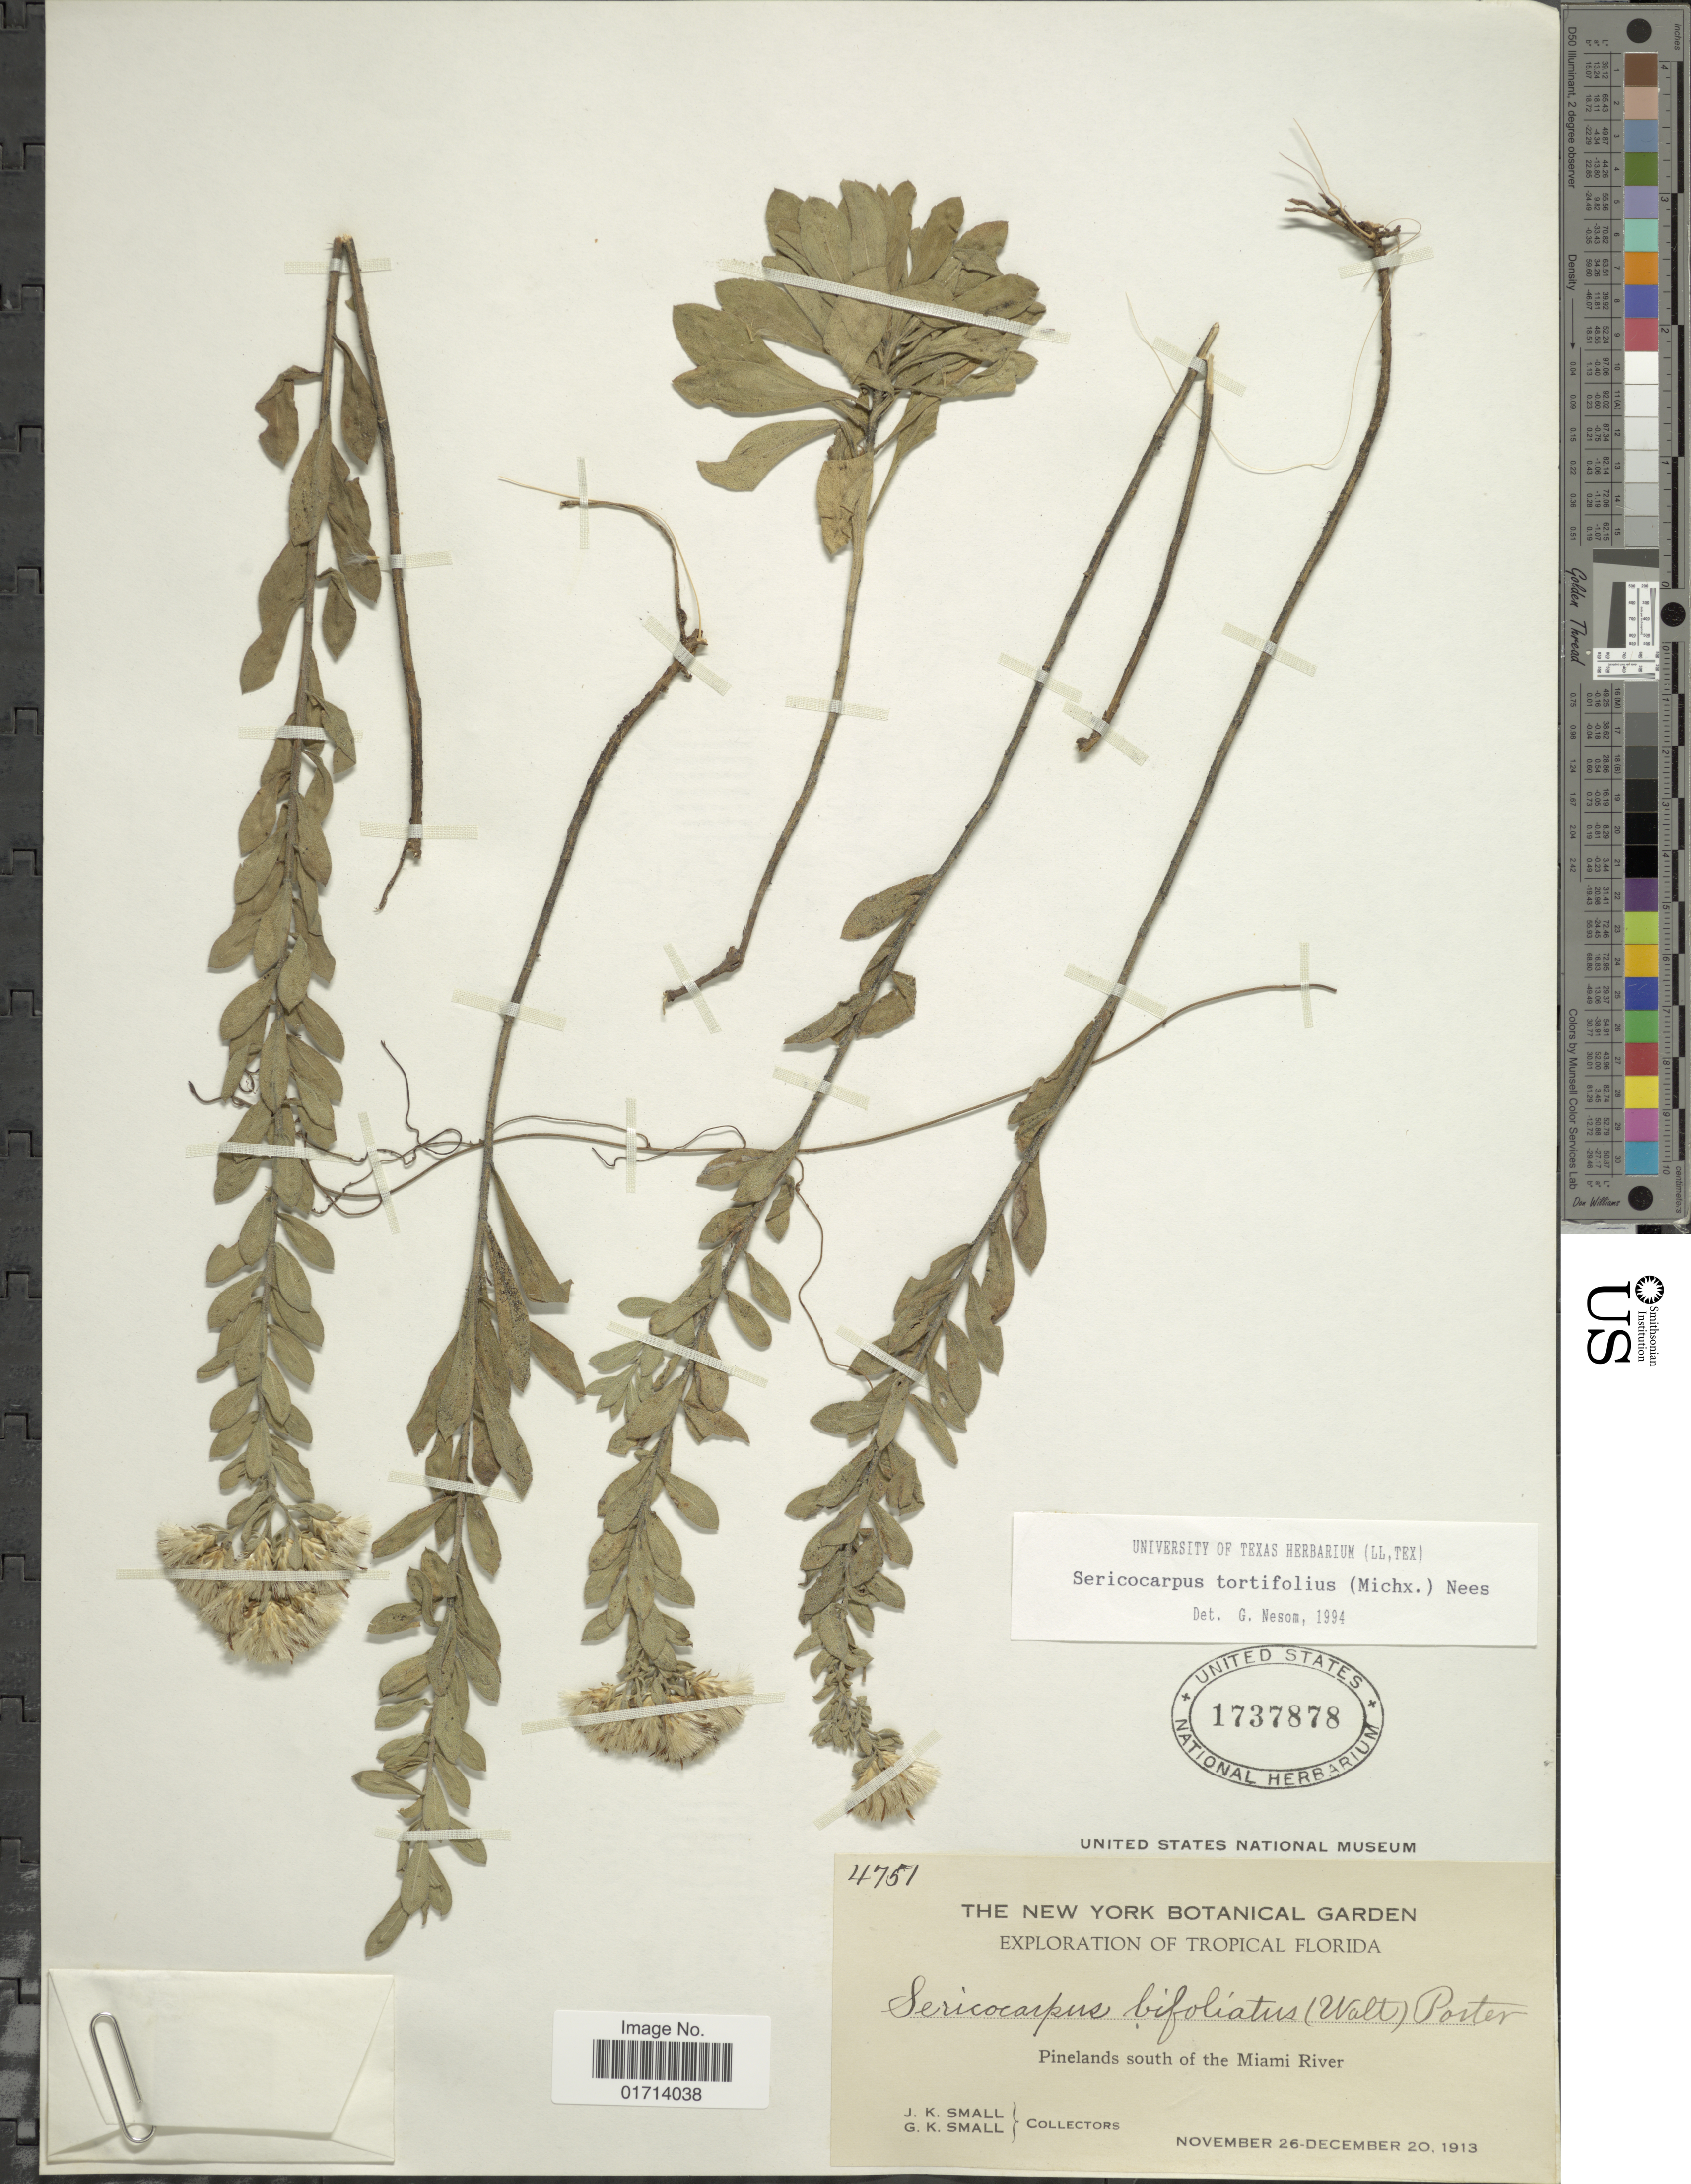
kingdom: Plantae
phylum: Tracheophyta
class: Magnoliopsida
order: Asterales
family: Asteraceae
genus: Sericocarpus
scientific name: Sericocarpus tortifolius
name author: (Michx.) Nees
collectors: J. K. Small & G. K. Small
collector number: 4751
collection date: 1913-11-26/1913-12-20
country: United States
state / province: Florida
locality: Tropical Florida, Pinelands south of the Miami River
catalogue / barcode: US 1737878